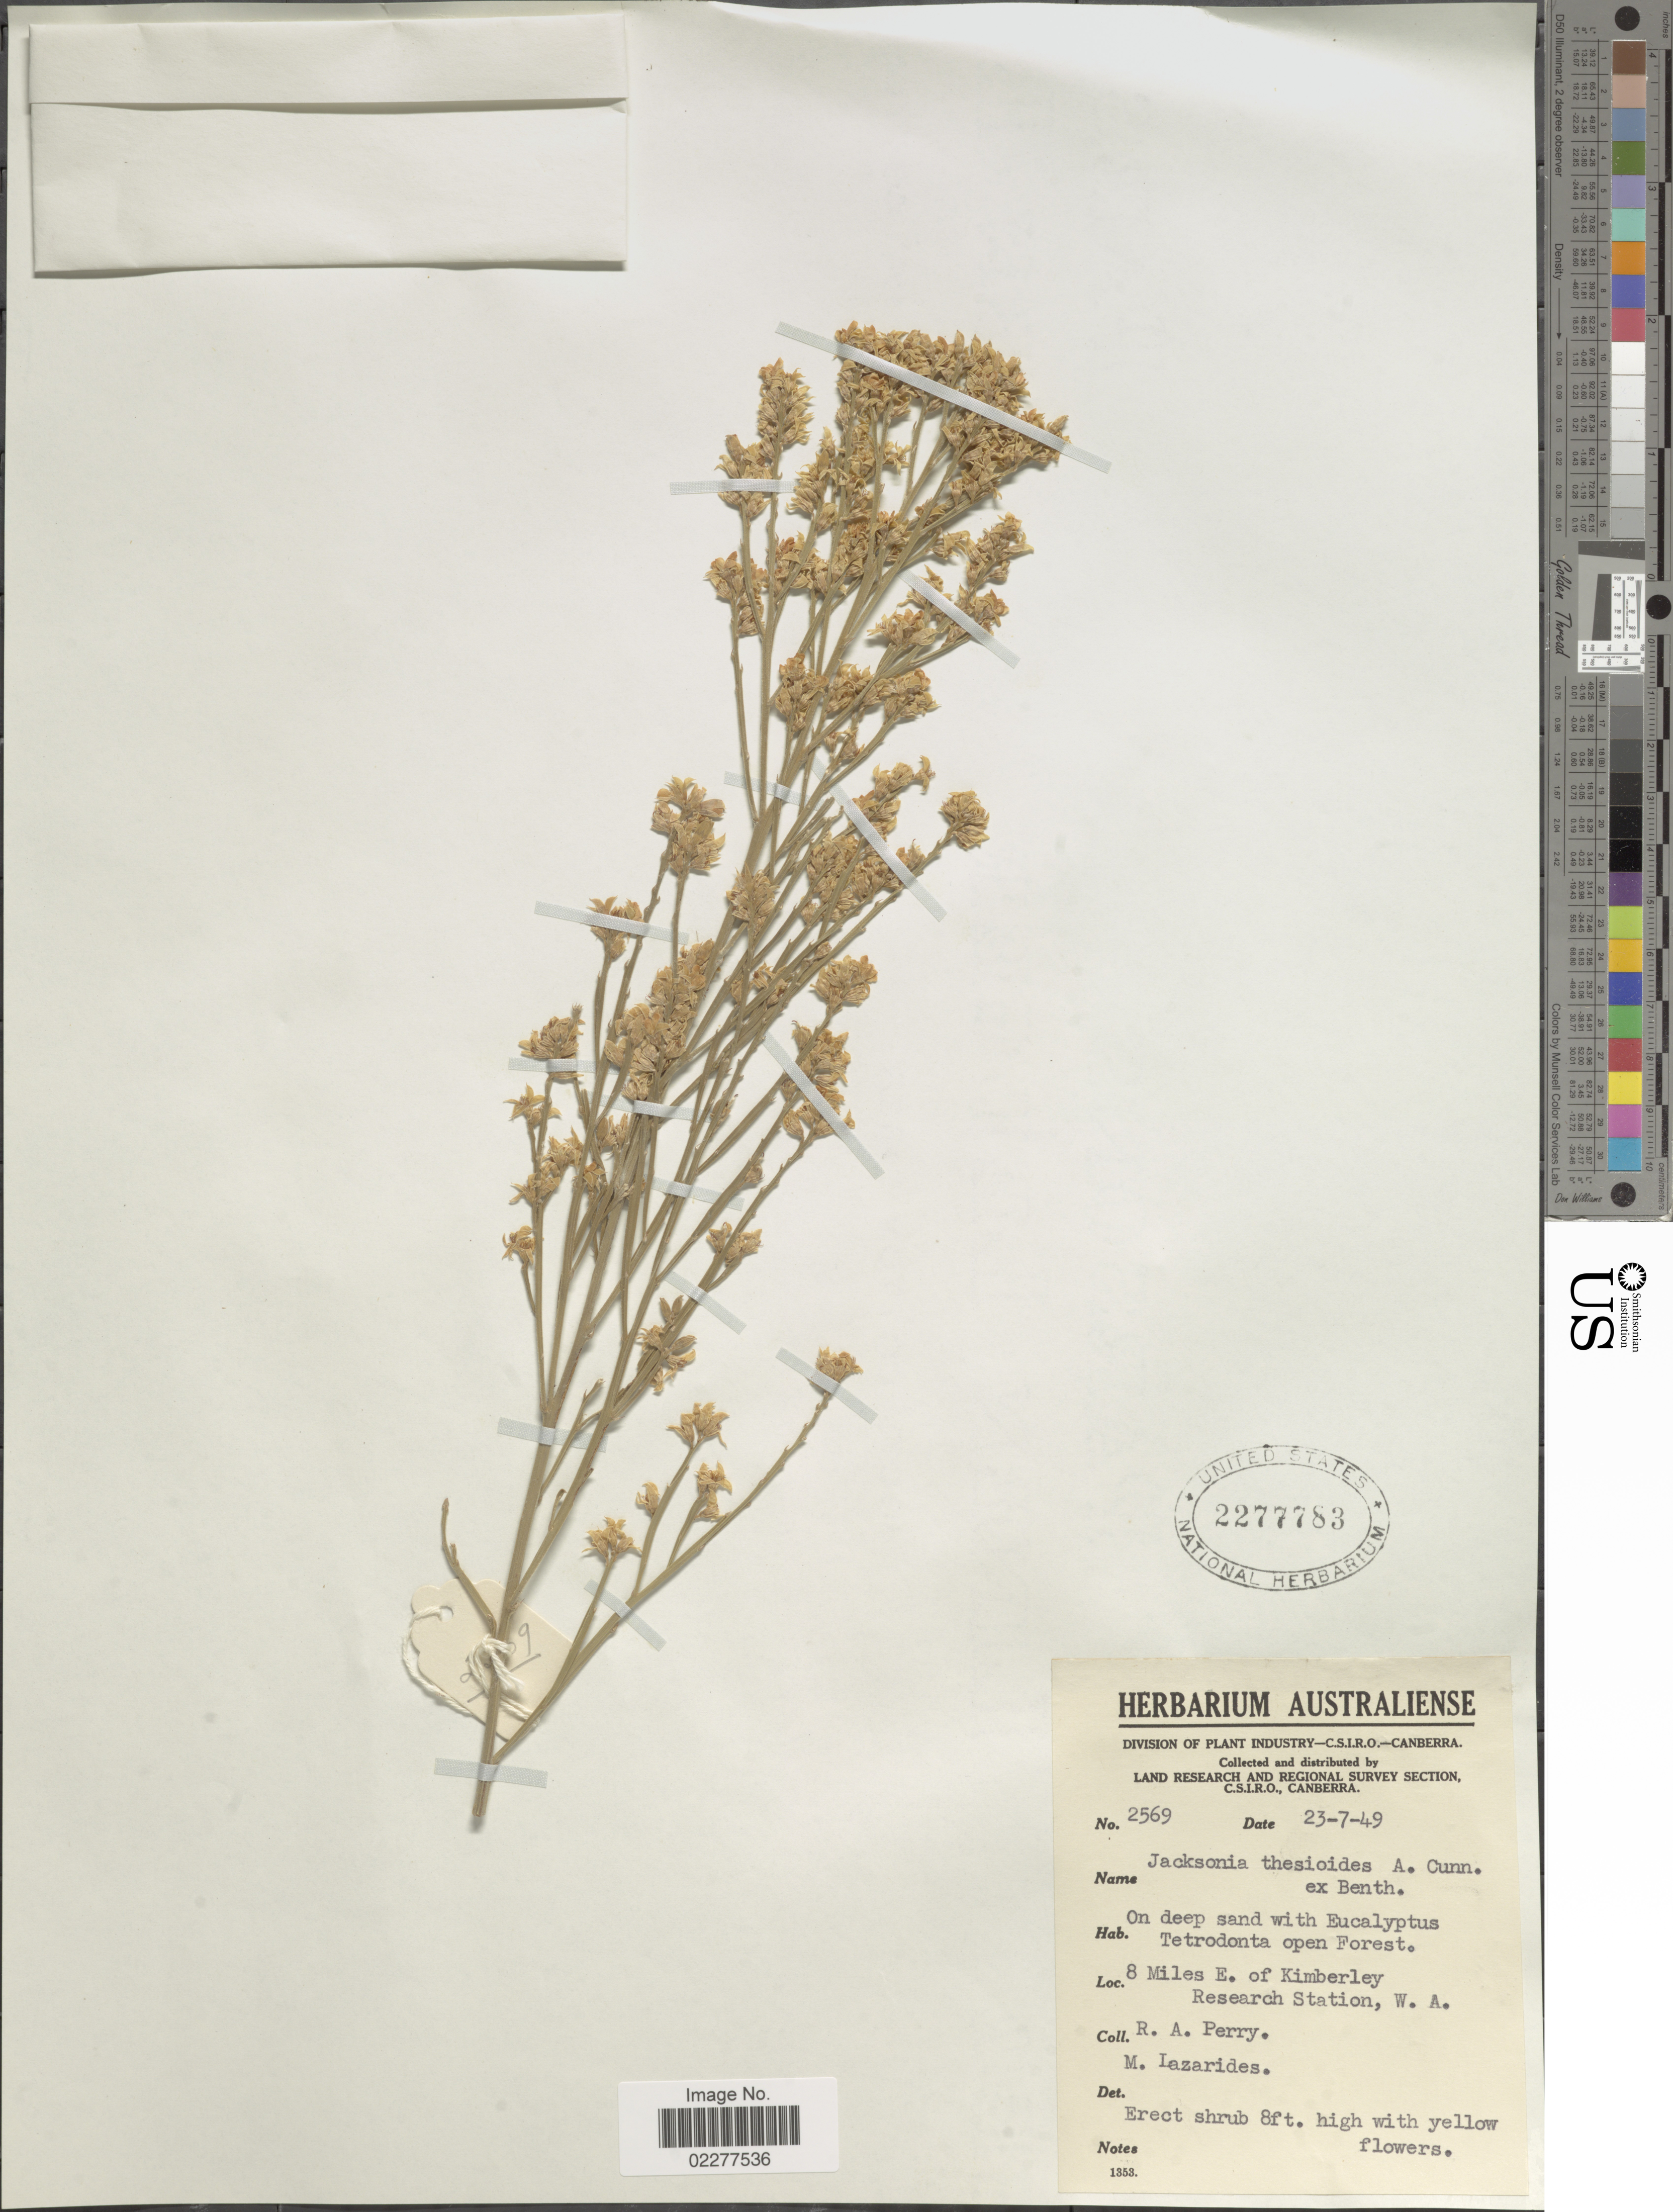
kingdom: Plantae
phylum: Tracheophyta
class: Magnoliopsida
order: Fabales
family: Fabaceae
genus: Jacksonia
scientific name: Jacksonia thesioides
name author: Benth.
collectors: Perry, R. A.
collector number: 2569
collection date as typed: Transcribed d/m/y: 23/7/49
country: Australia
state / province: Western Australia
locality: On deep sand with Eucalyptus Tetrondta open Forest, 8 miles E of Kimberley Research Station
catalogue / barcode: US 2277783